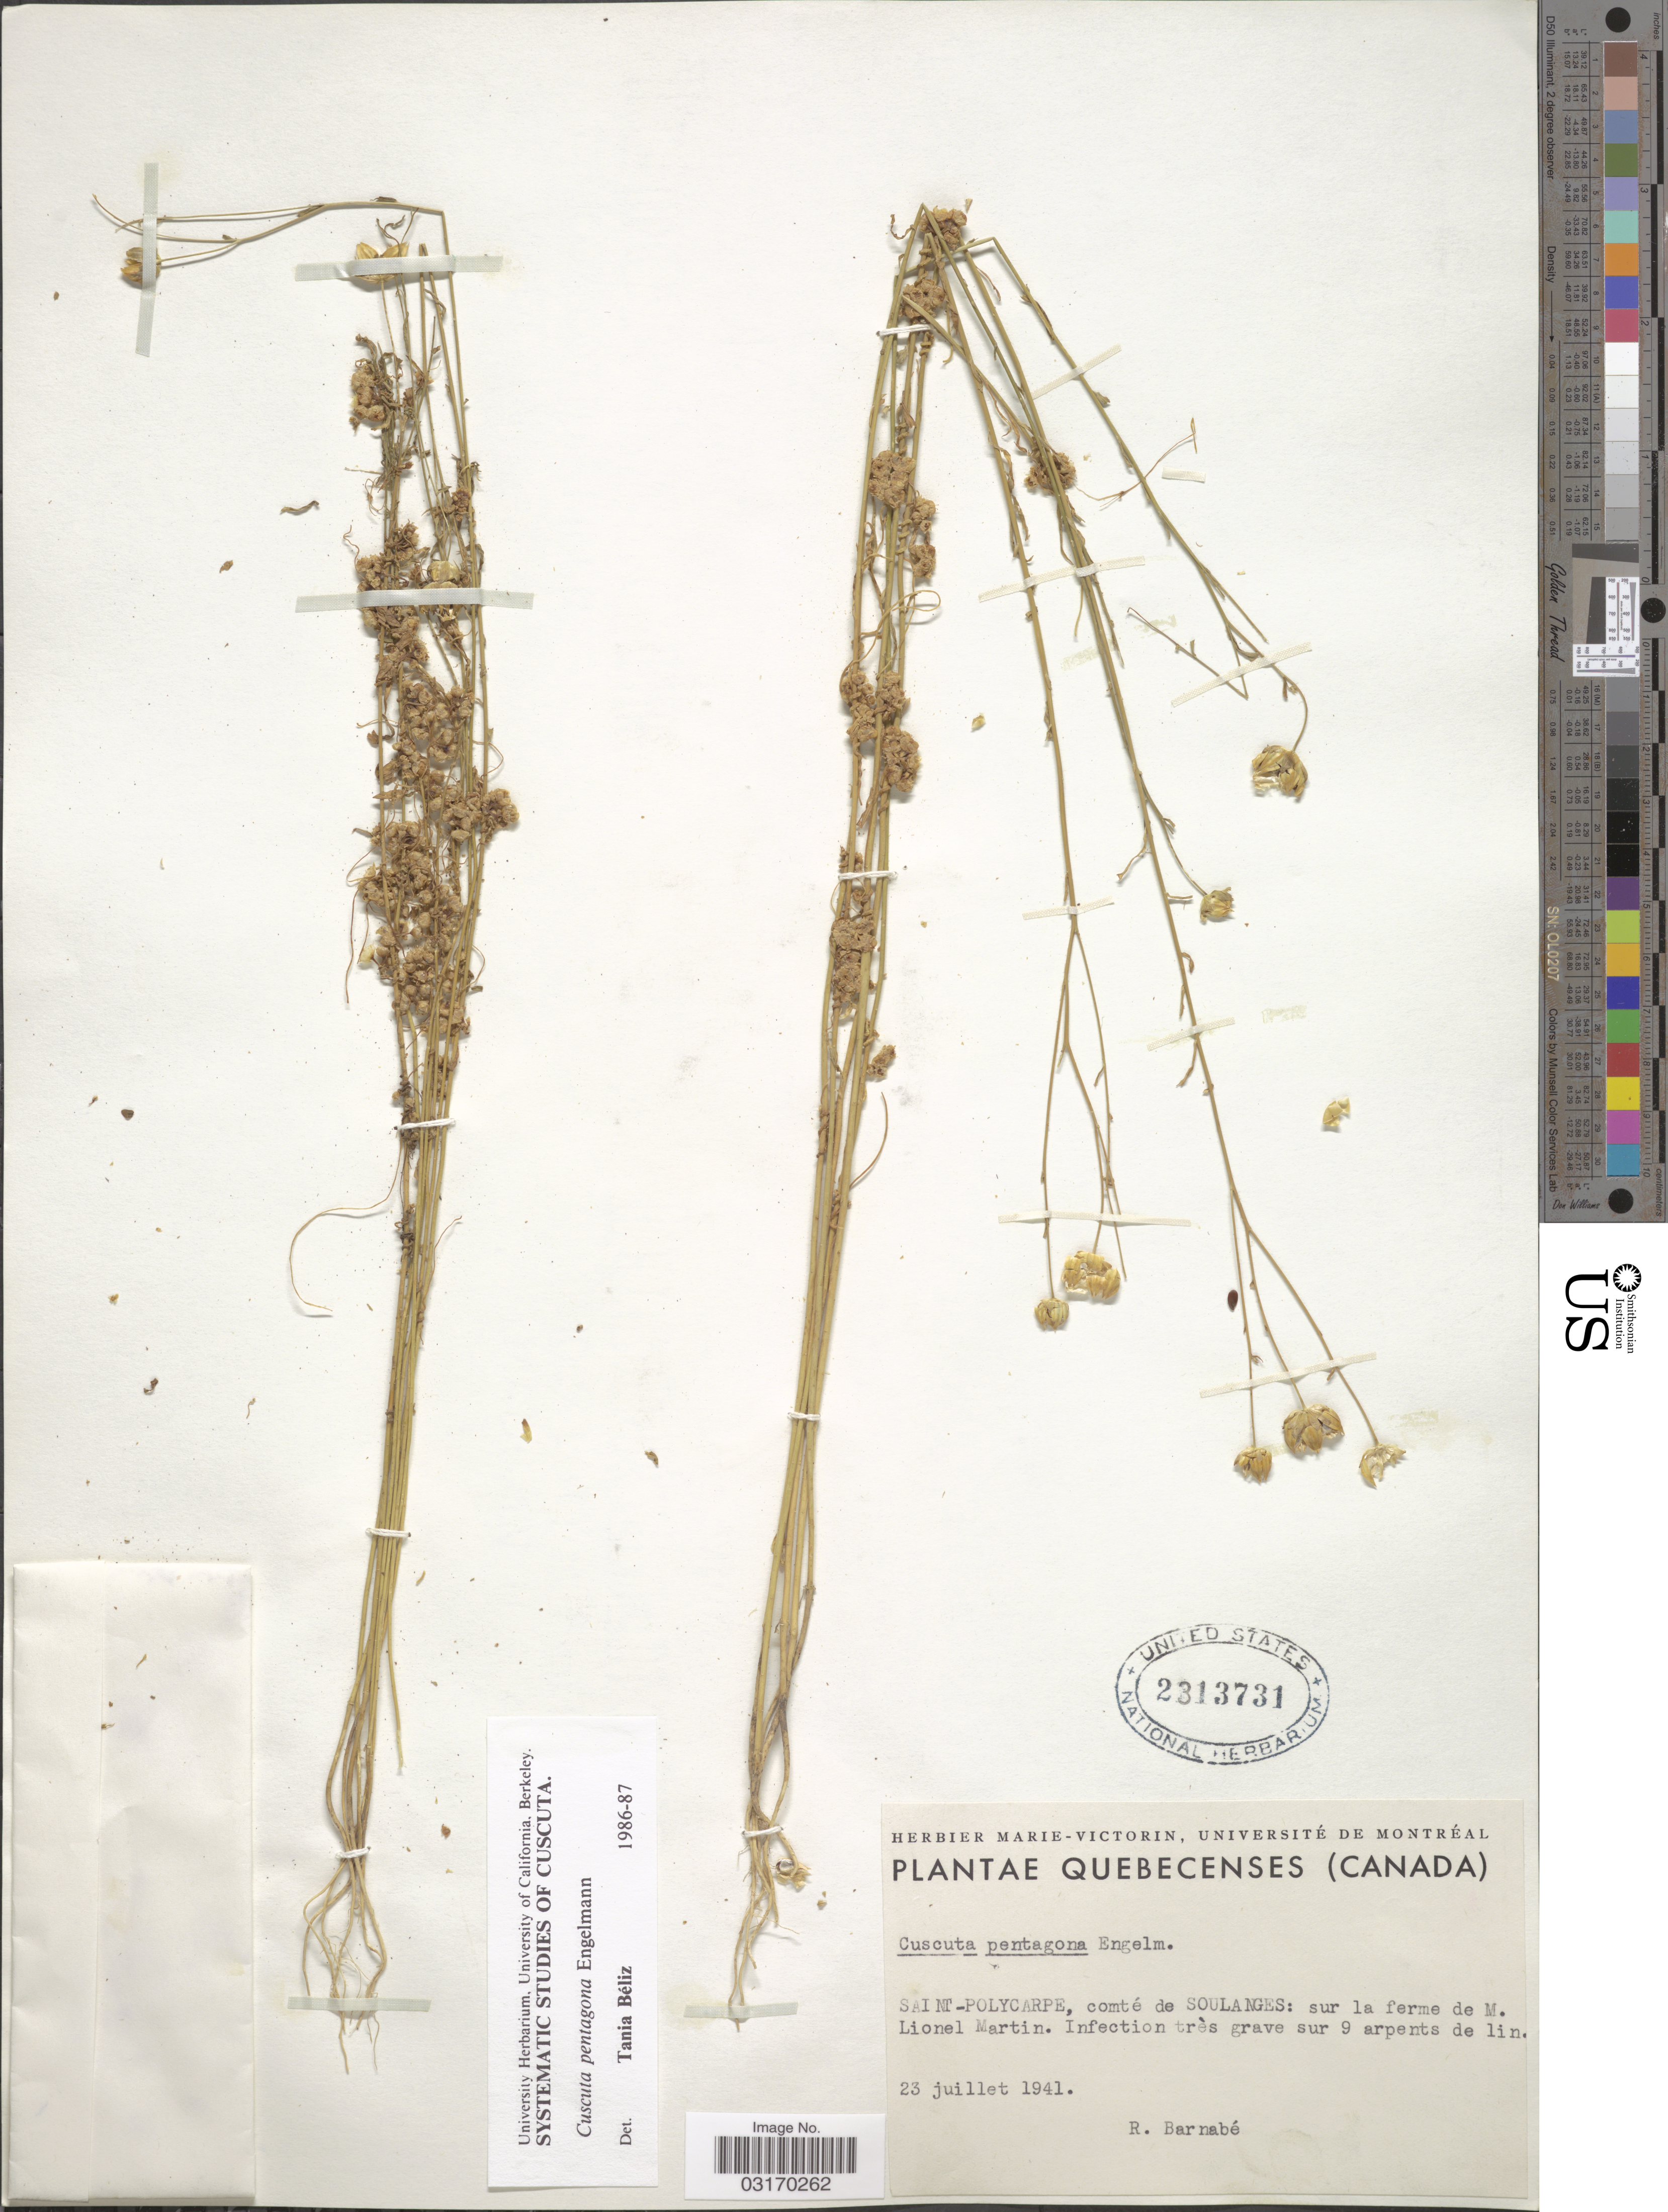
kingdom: Plantae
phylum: Tracheophyta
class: Magnoliopsida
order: Solanales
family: Convolvulaceae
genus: Cuscuta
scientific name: Cuscuta pentagona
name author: Engelm.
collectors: R. Barnabé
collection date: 1941-07-23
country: Canada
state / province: Quebec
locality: Saint-Polycarpe, comté de Soulanges: sur la ferme de M. Lionel Martin.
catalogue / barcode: US 2313731